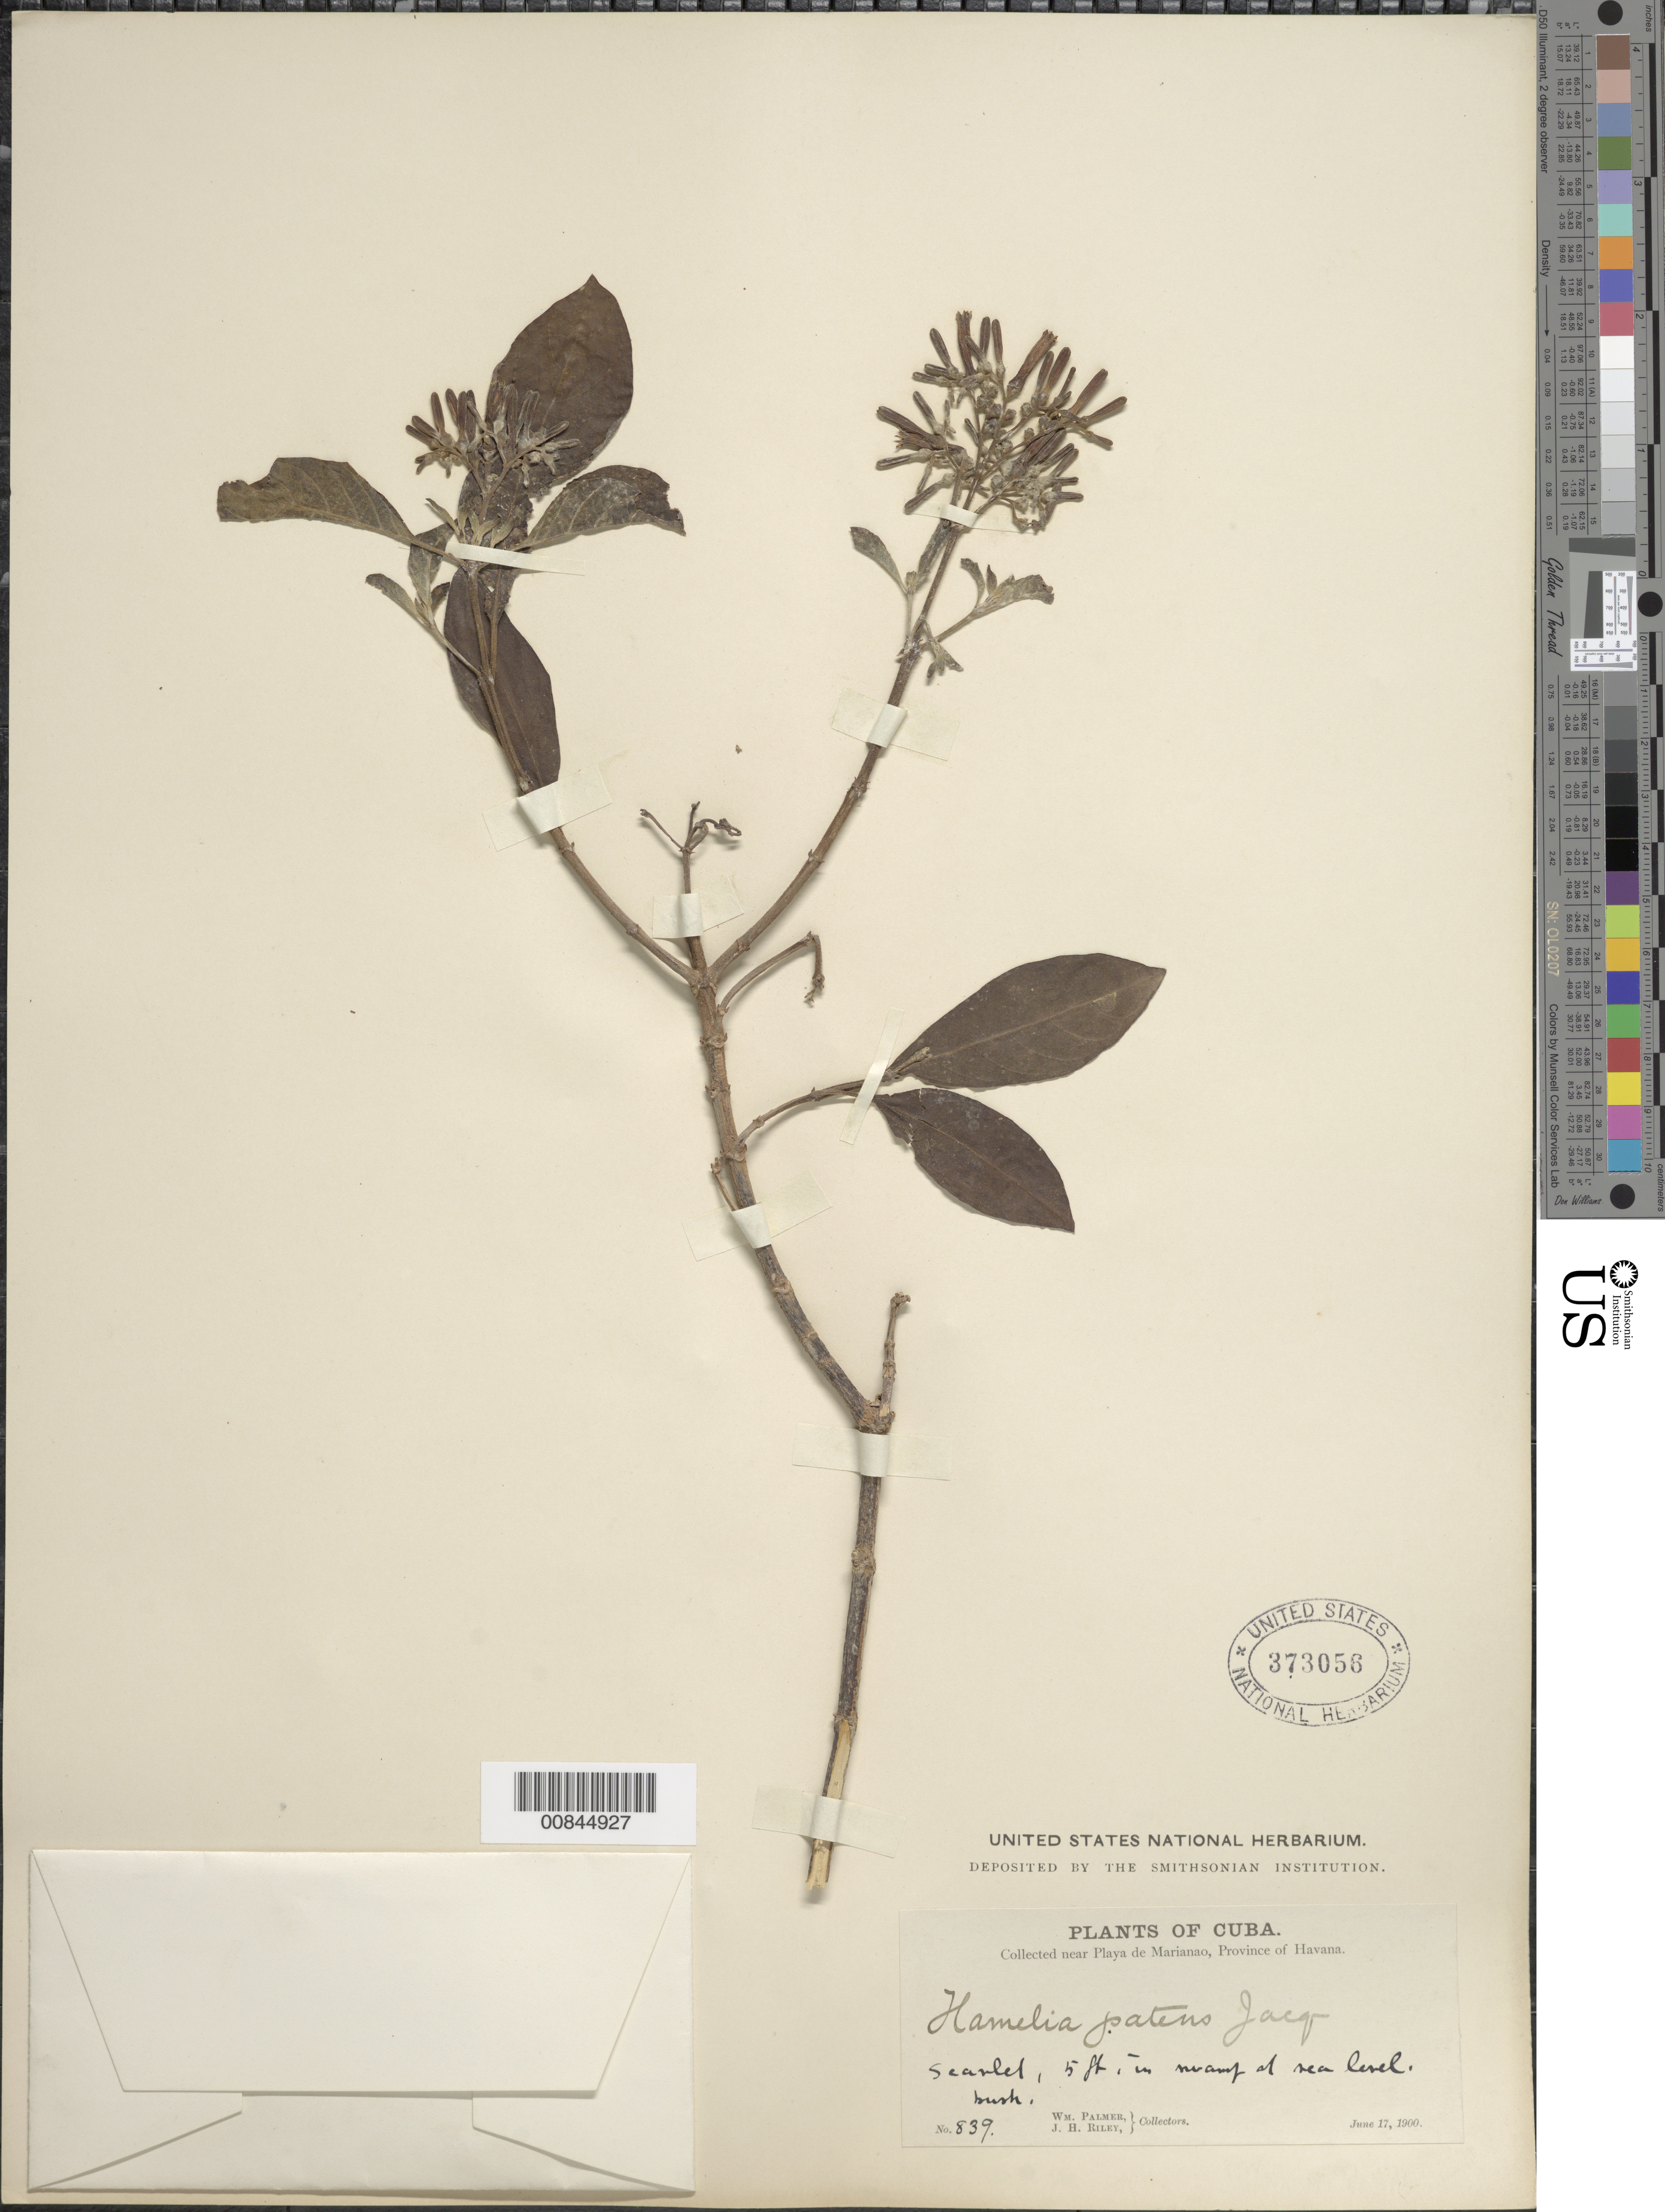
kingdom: Plantae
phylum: Tracheophyta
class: Magnoliopsida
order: Gentianales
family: Rubiaceae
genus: Hamelia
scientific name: Hamelia patens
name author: Jacq.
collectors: W. Palmer & J. H. Riley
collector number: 839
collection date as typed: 17 Jun 1900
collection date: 1900-06-17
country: Cuba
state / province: La Habana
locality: Near Playa de Marianao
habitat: In swamp at sea level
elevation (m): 0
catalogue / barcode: US 373056